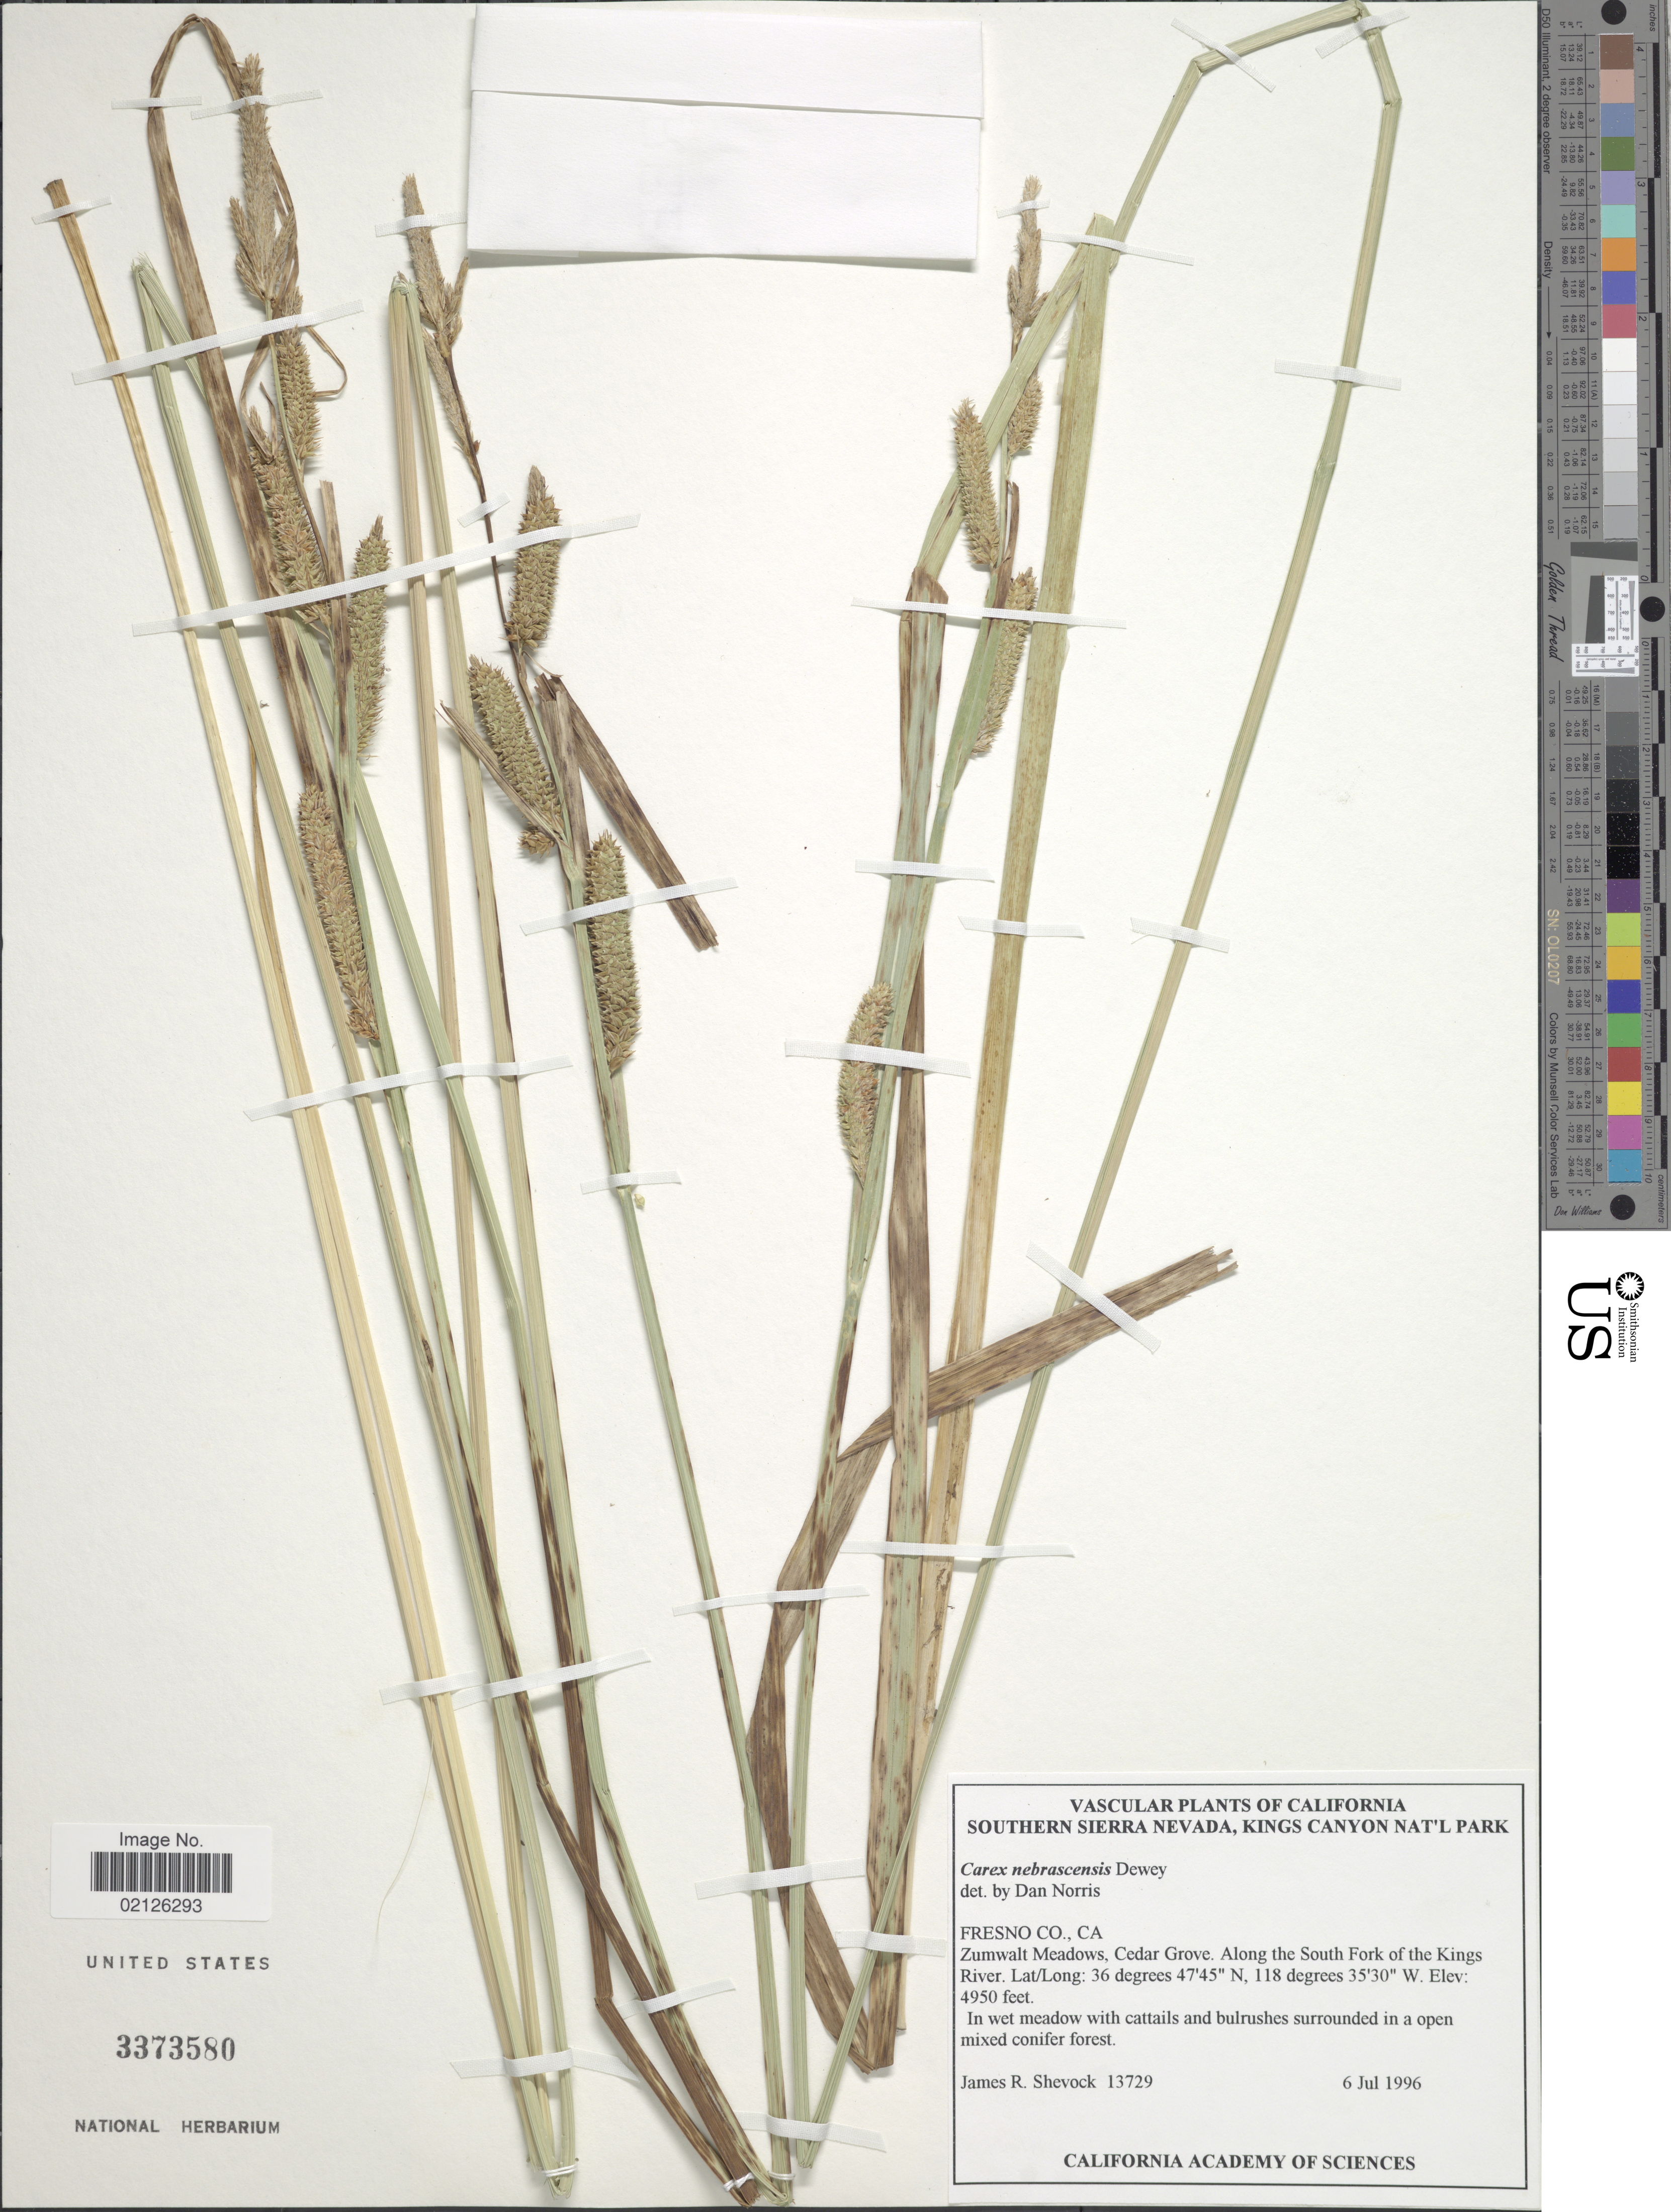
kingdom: Plantae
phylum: Tracheophyta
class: Liliopsida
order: Poales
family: Cyperaceae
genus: Carex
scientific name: Carex nebrascensis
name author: Dewey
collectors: J. R. Shevock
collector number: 13729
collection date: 1996-07-06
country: United States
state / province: California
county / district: Fresno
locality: Southern Sierra Nevada, Kings Canyon Nat'l Park, Fresno Co., CA. Zumwalt Meadows, Cedar Grove. Along the South Fork of the Kings River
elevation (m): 1509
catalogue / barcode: US 3373580